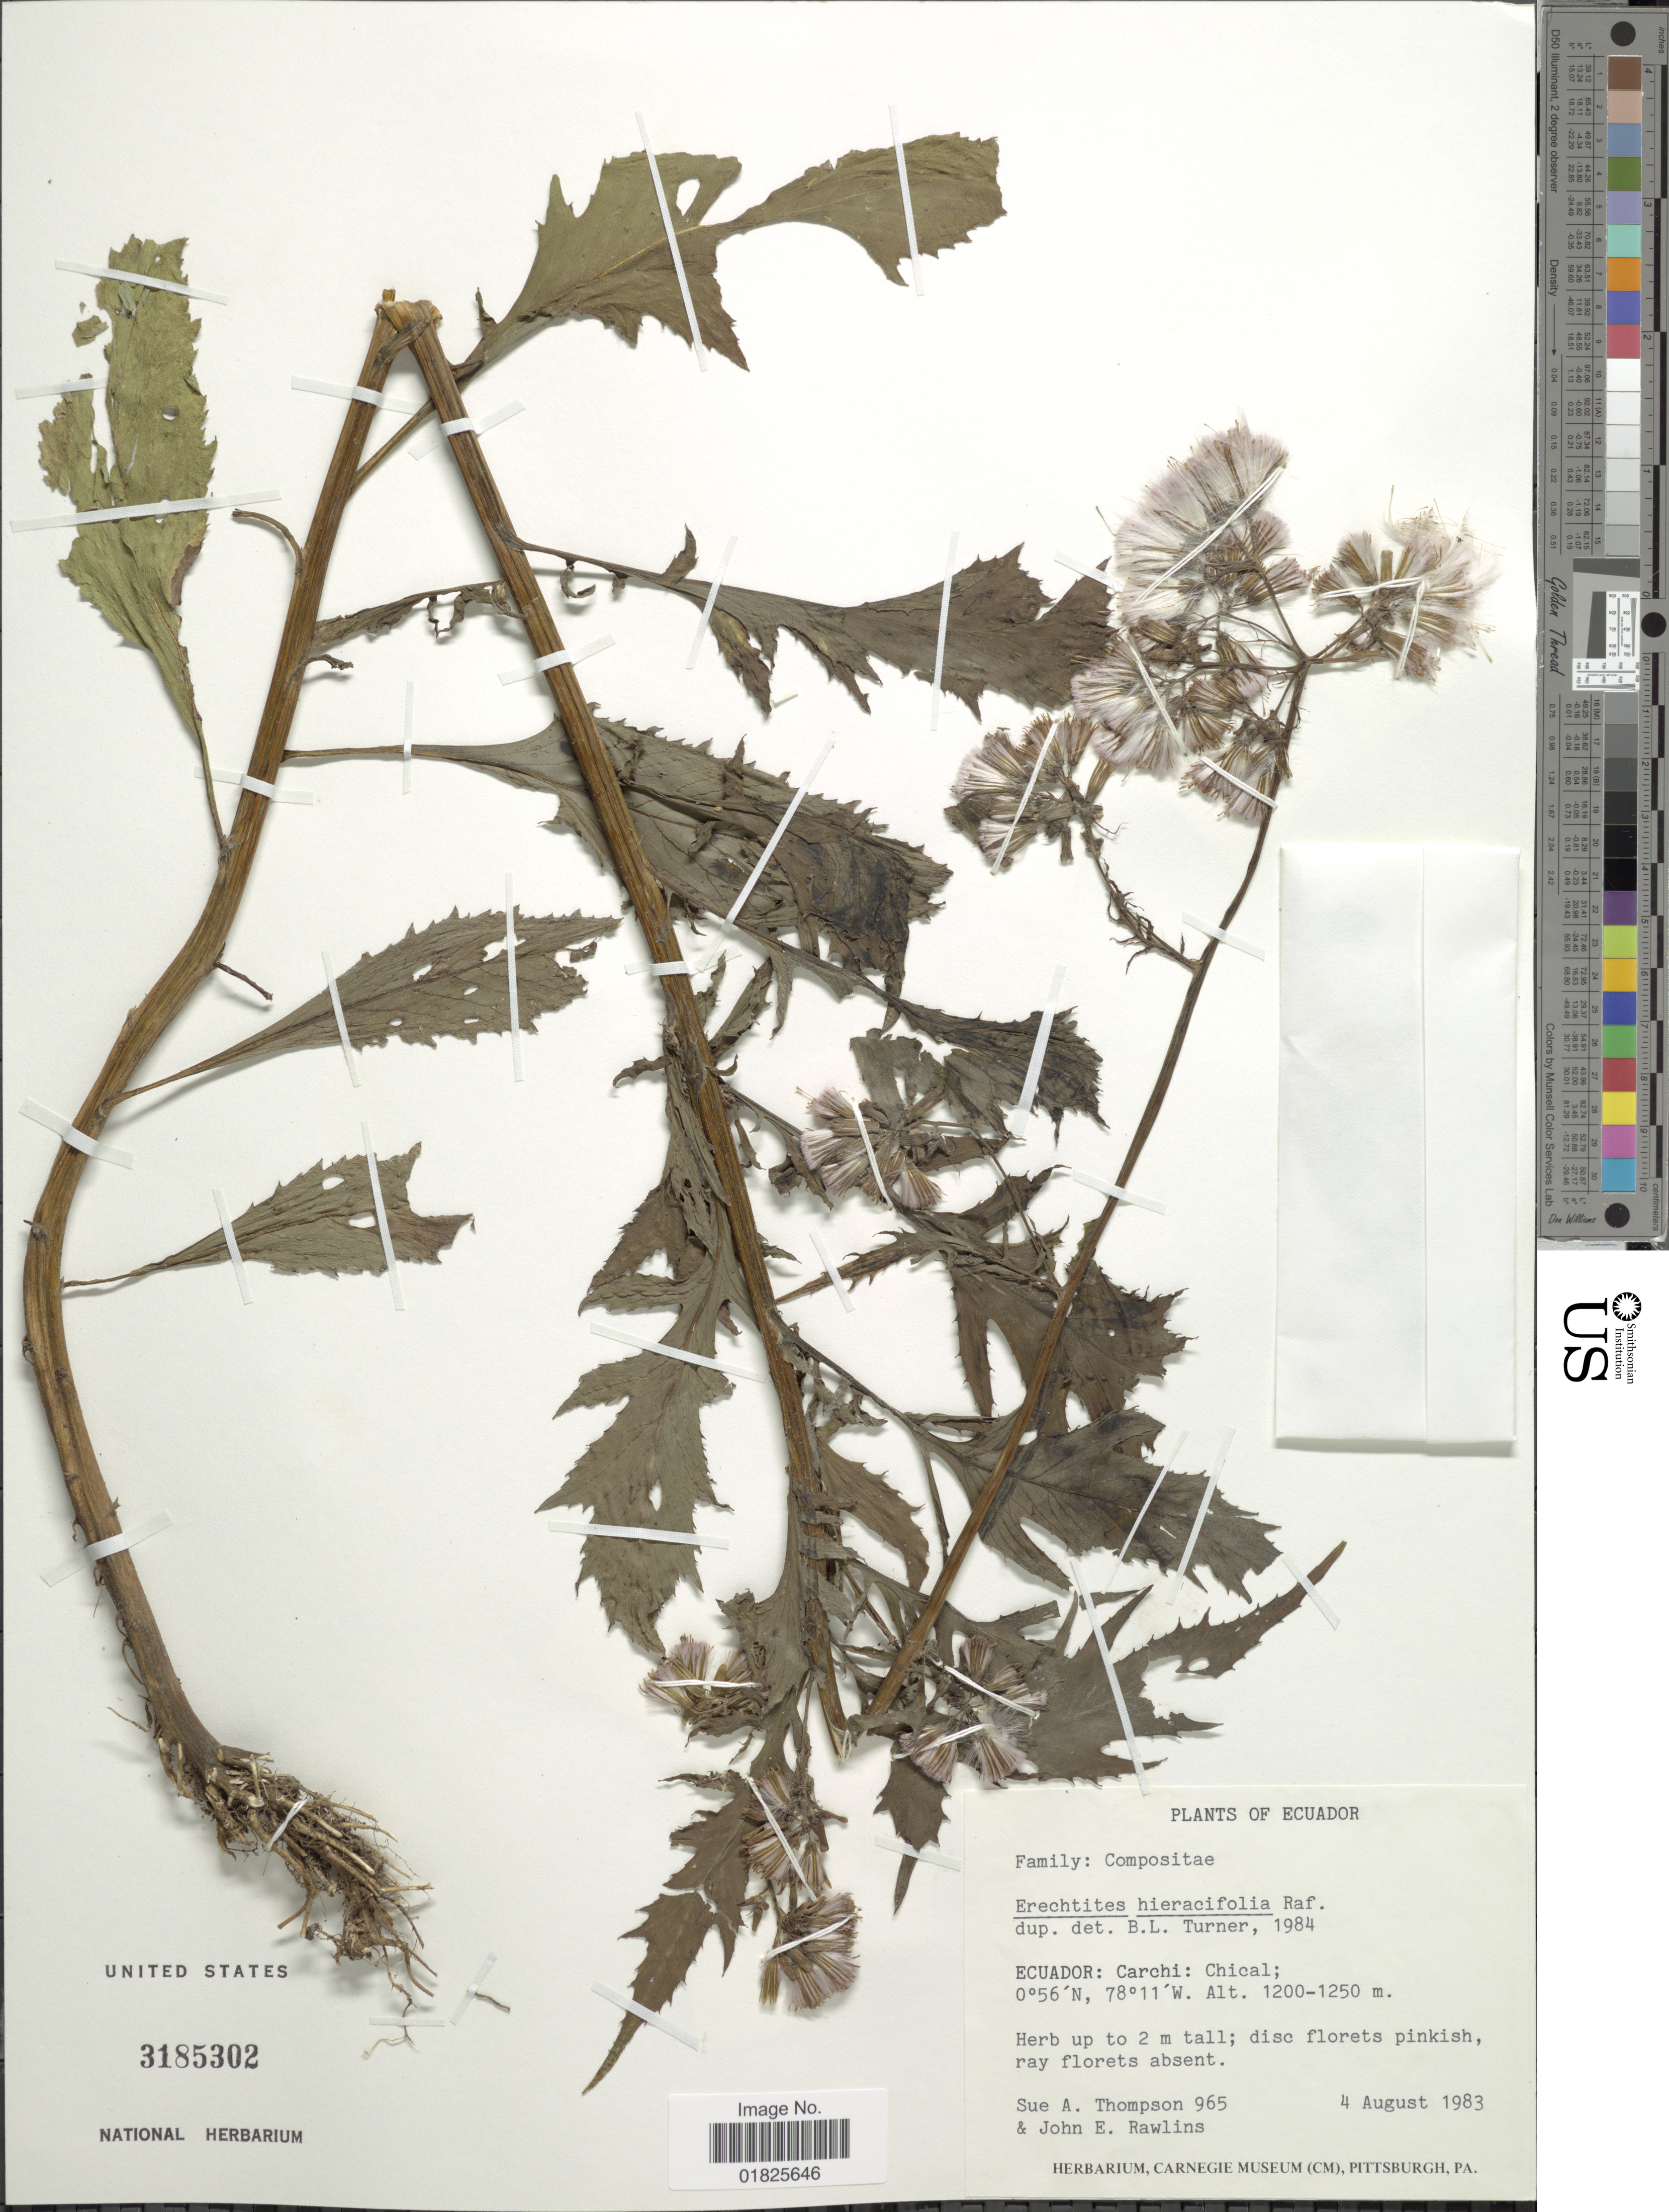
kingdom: Plantae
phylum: Tracheophyta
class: Magnoliopsida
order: Asterales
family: Asteraceae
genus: Erechtites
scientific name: Erechtites prenanthoides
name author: Hook. f.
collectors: S. A. Thompson & J. Rawlins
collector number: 965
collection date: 1983-08-04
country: Ecuador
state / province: Carchi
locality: Chical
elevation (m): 1200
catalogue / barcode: US 3185302